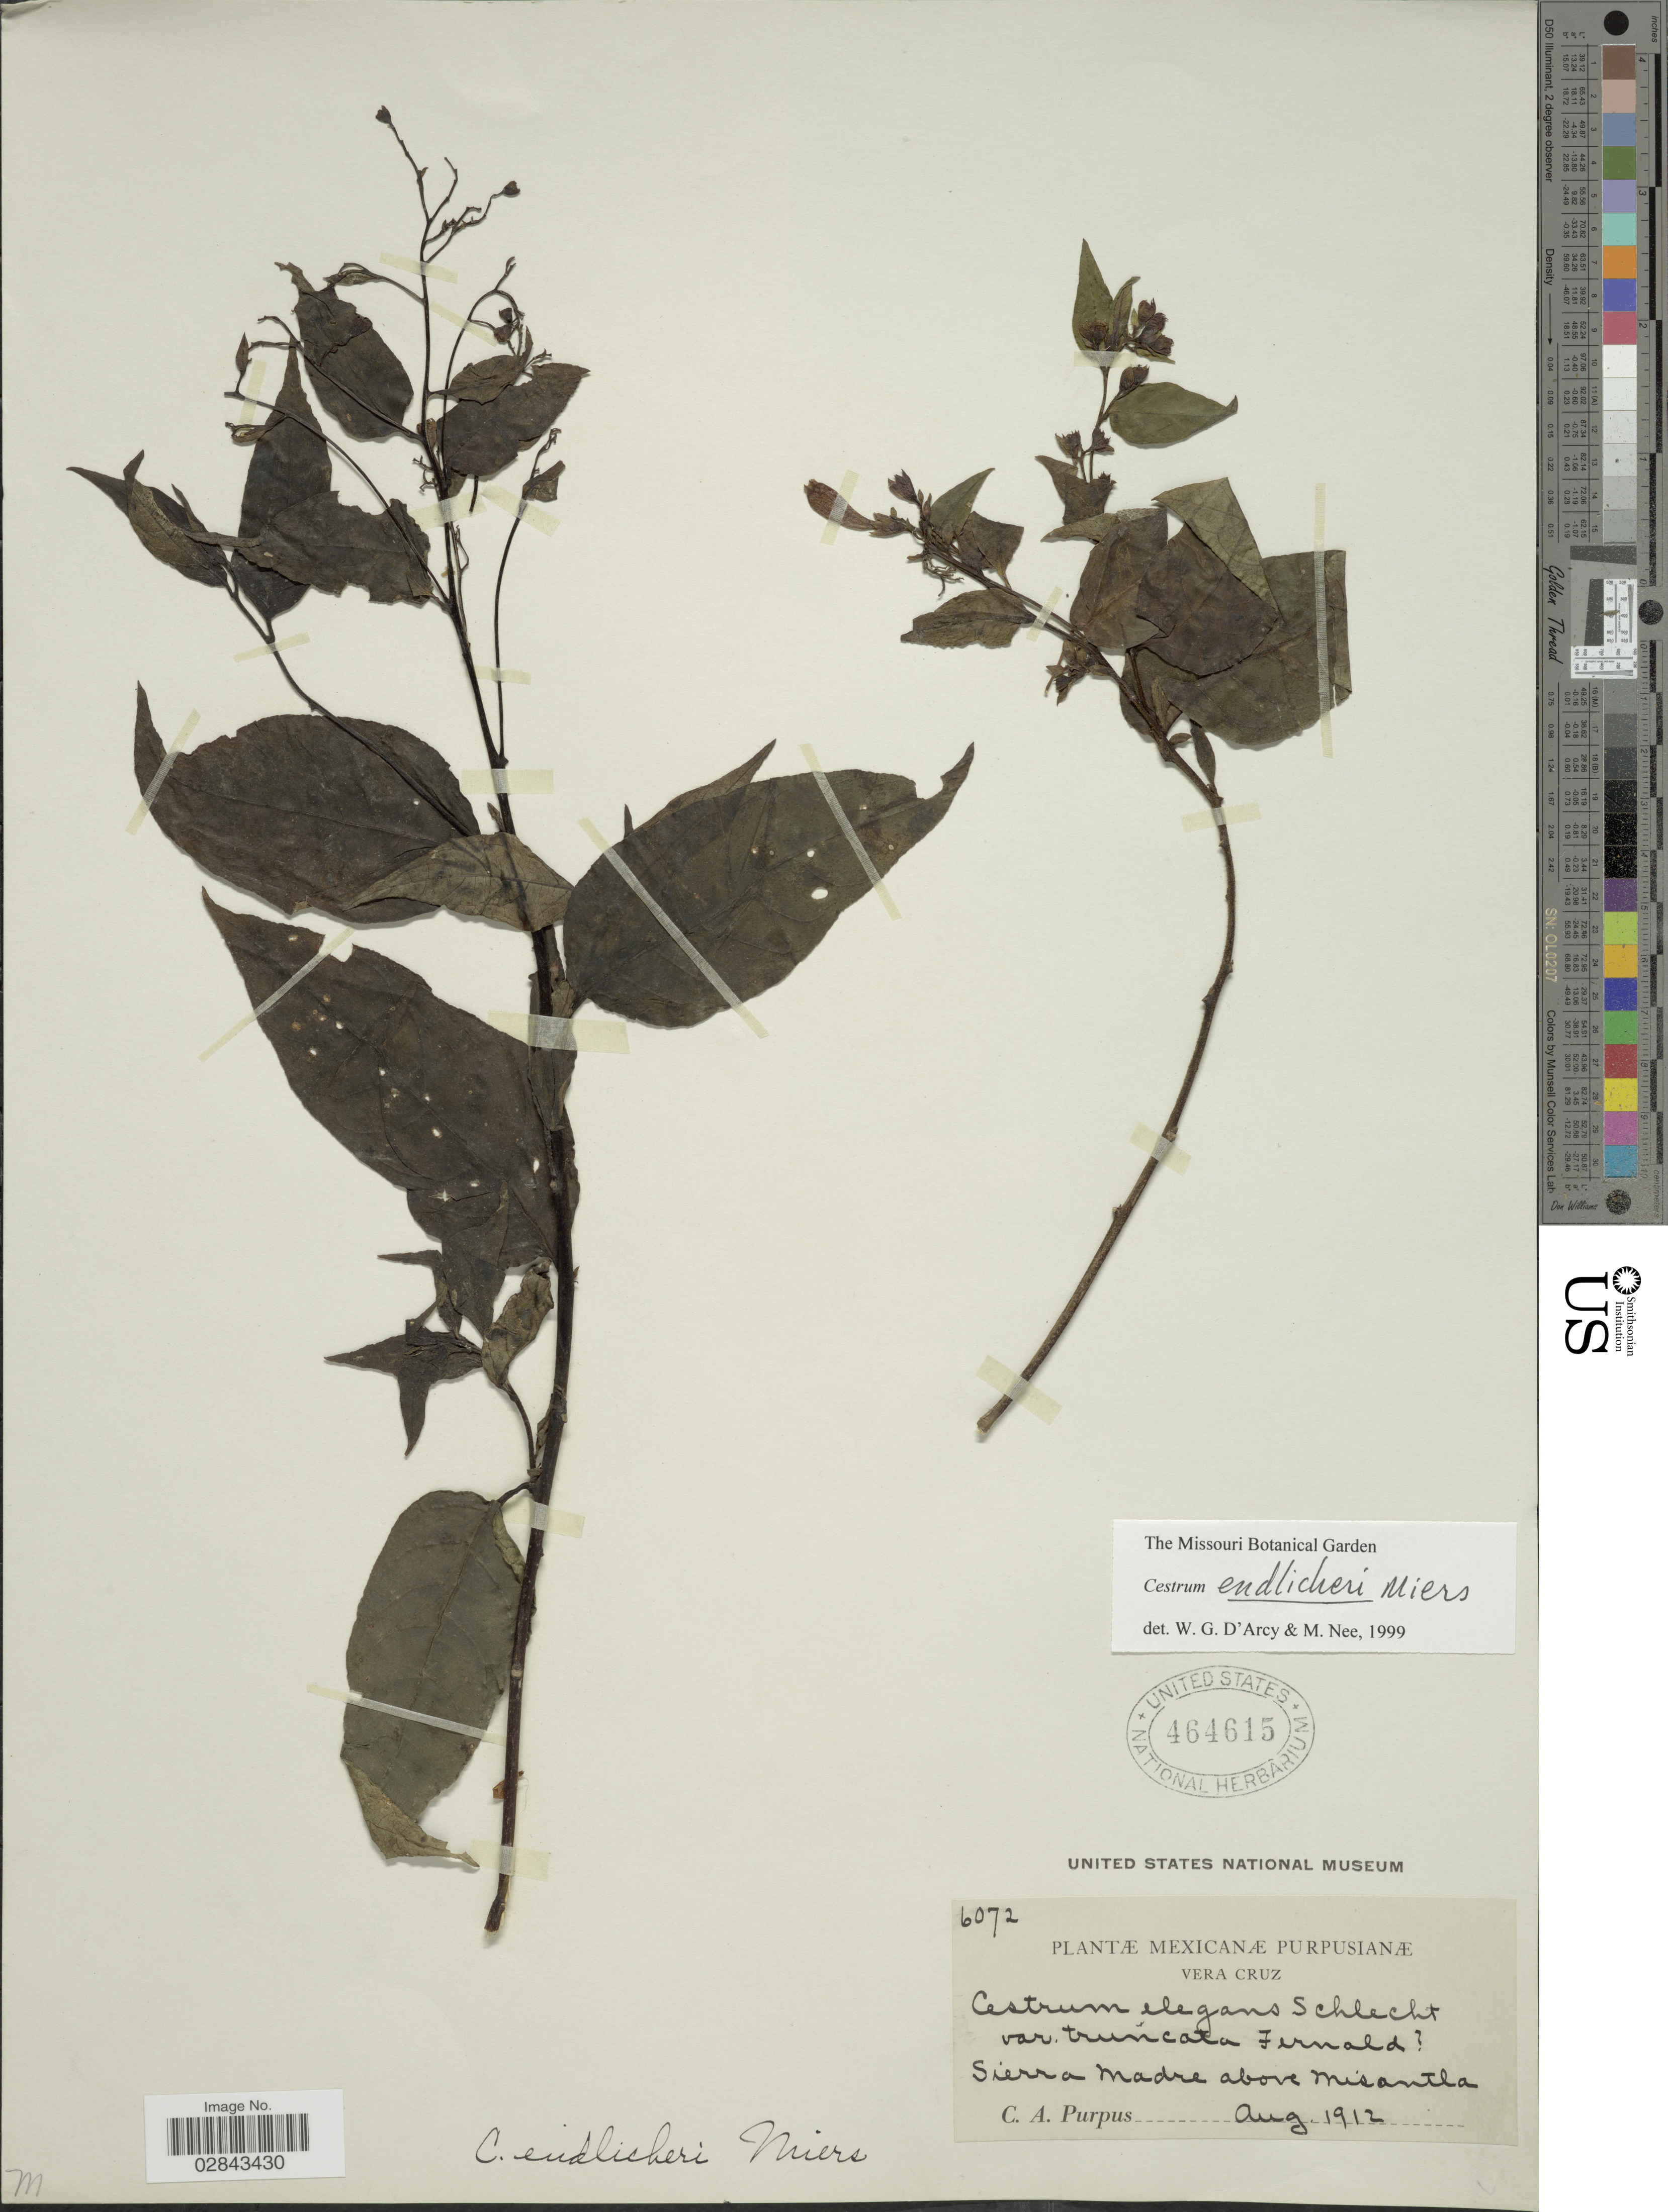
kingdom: Plantae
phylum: Tracheophyta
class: Magnoliopsida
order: Solanales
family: Solanaceae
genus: Cestrum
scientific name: Cestrum endlicheri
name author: Miers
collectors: C. A. Purpus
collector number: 6072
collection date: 1912-08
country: Mexico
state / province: Veracruz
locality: Vera Cruz, Sierra Madre above Misantla.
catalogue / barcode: US 464615